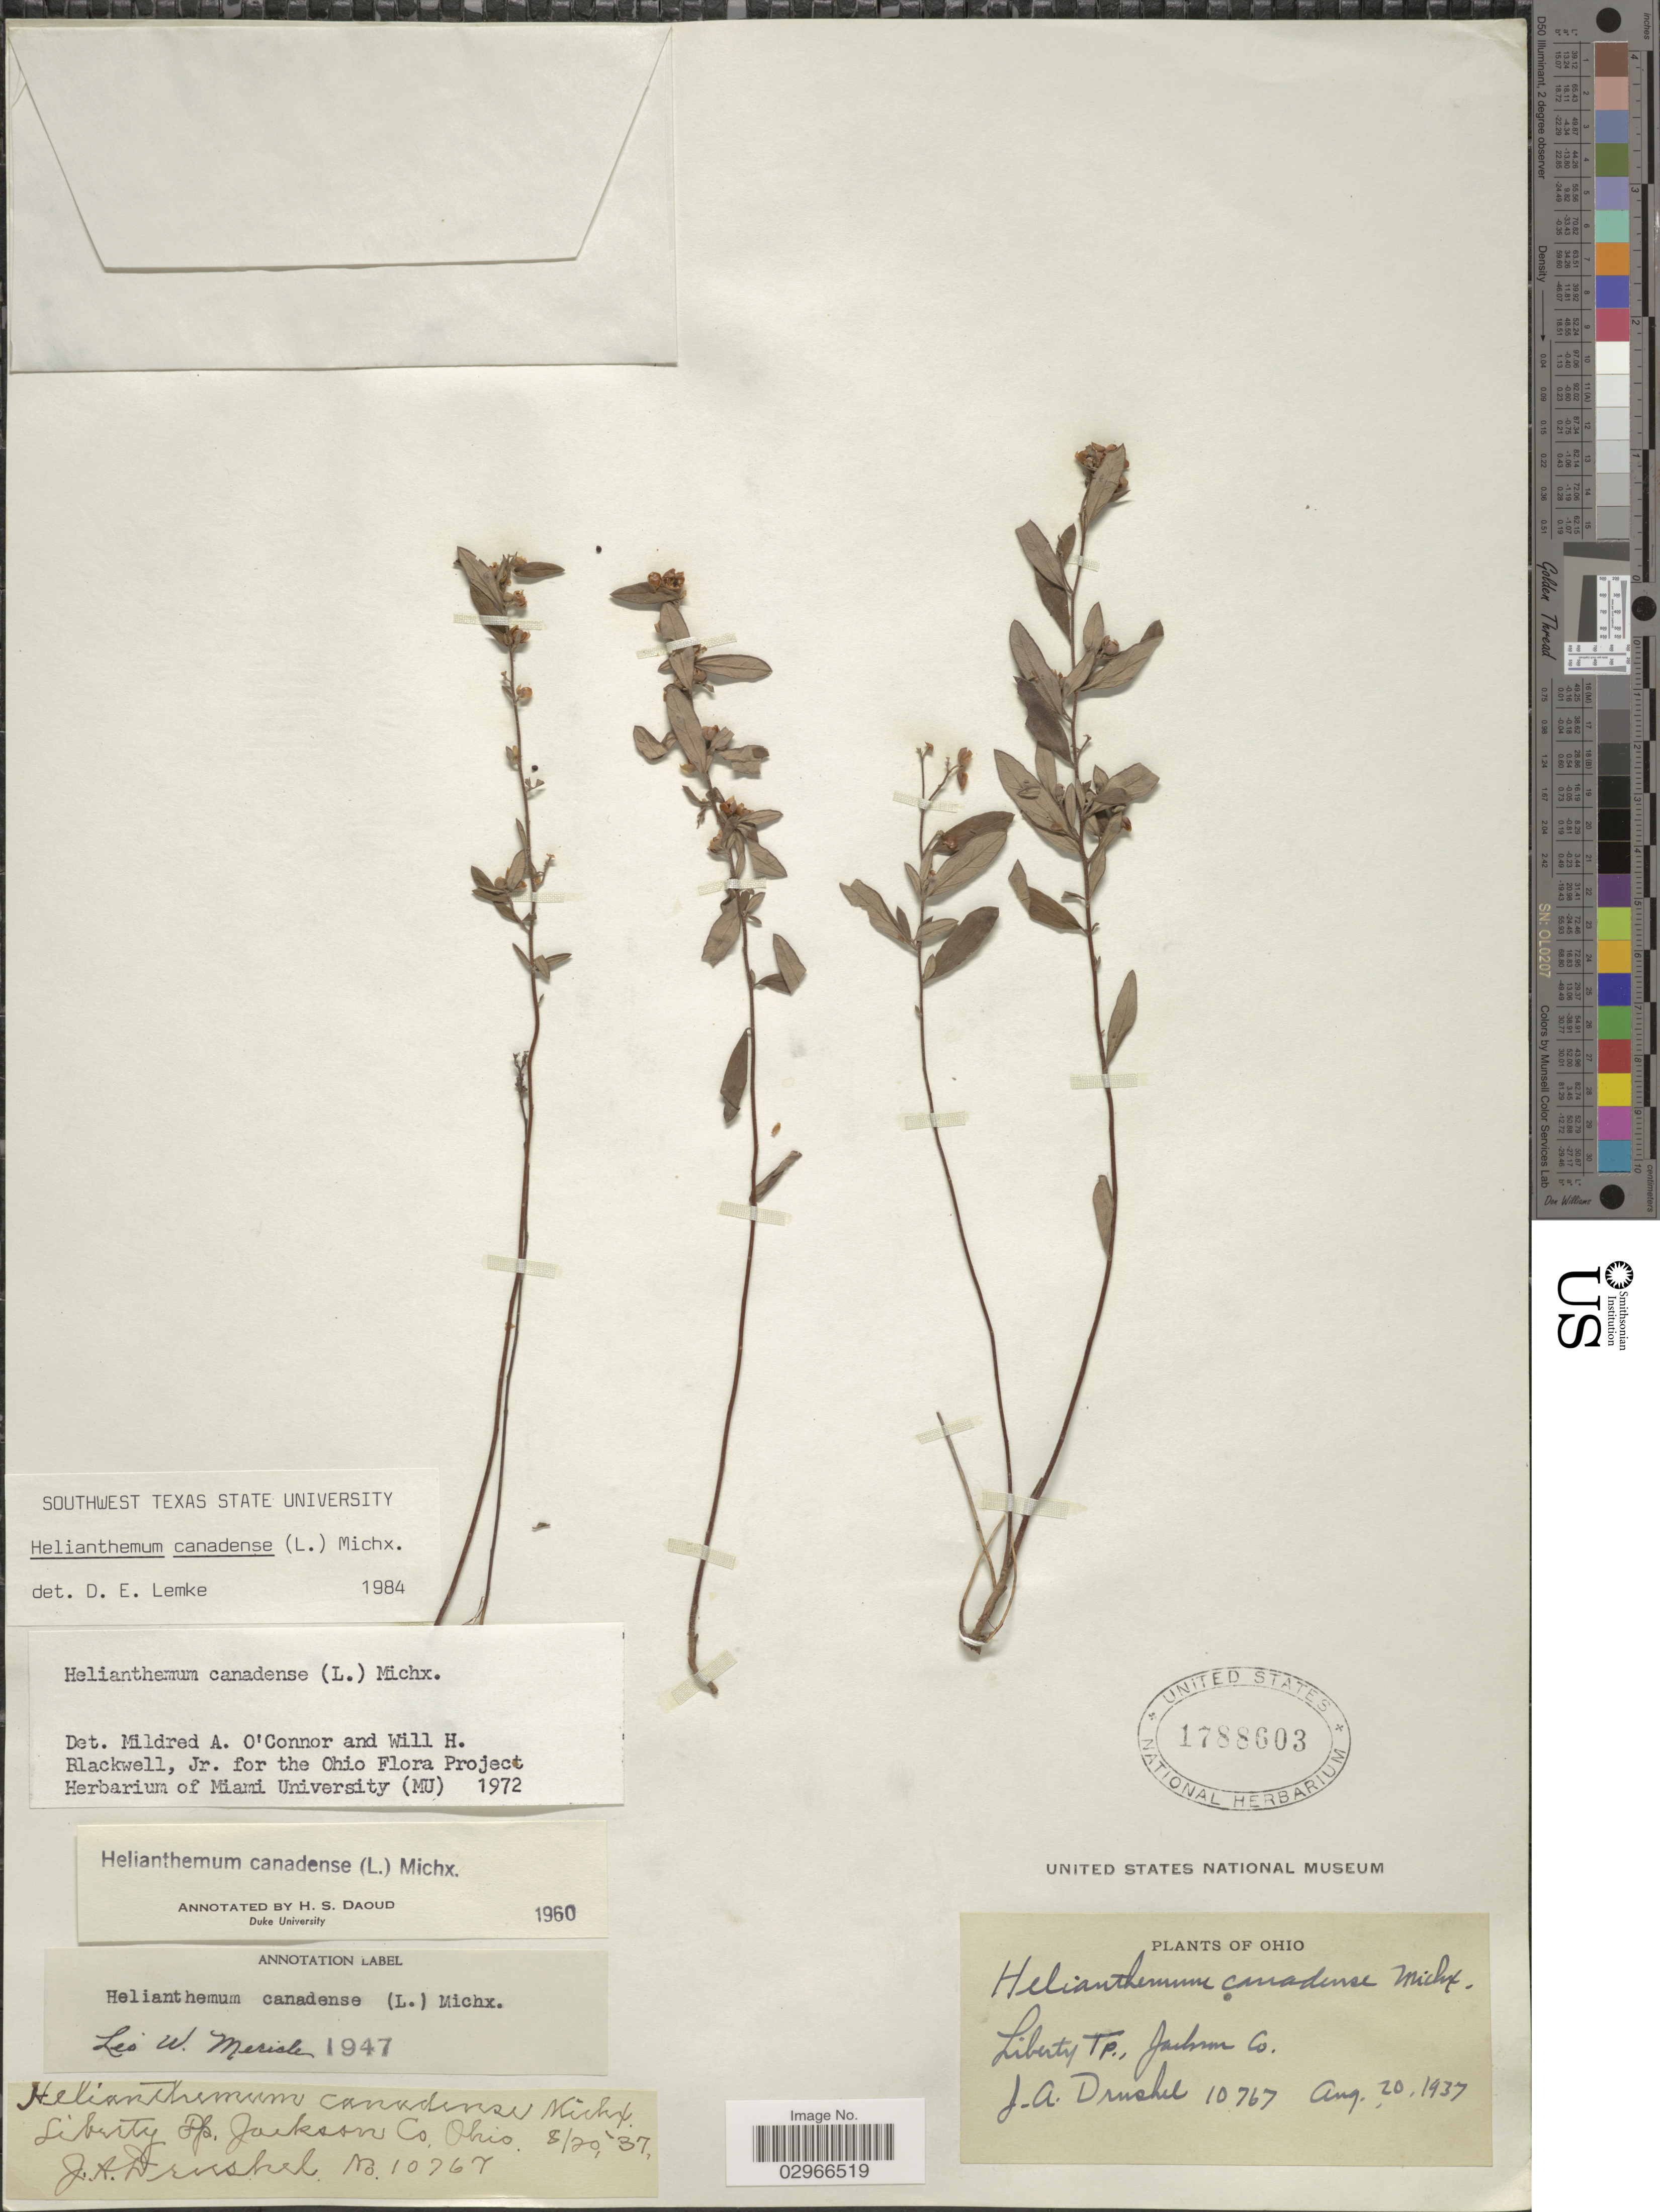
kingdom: Plantae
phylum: Tracheophyta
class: Magnoliopsida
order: Malvales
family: Cistaceae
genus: Helianthemum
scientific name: Helianthemum canadense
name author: (L.) Michx.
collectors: J. A. Drushel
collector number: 10767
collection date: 1937-08-20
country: United States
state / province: Ohio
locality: Liberty Tp., Jackson Co.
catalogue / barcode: US 1788603